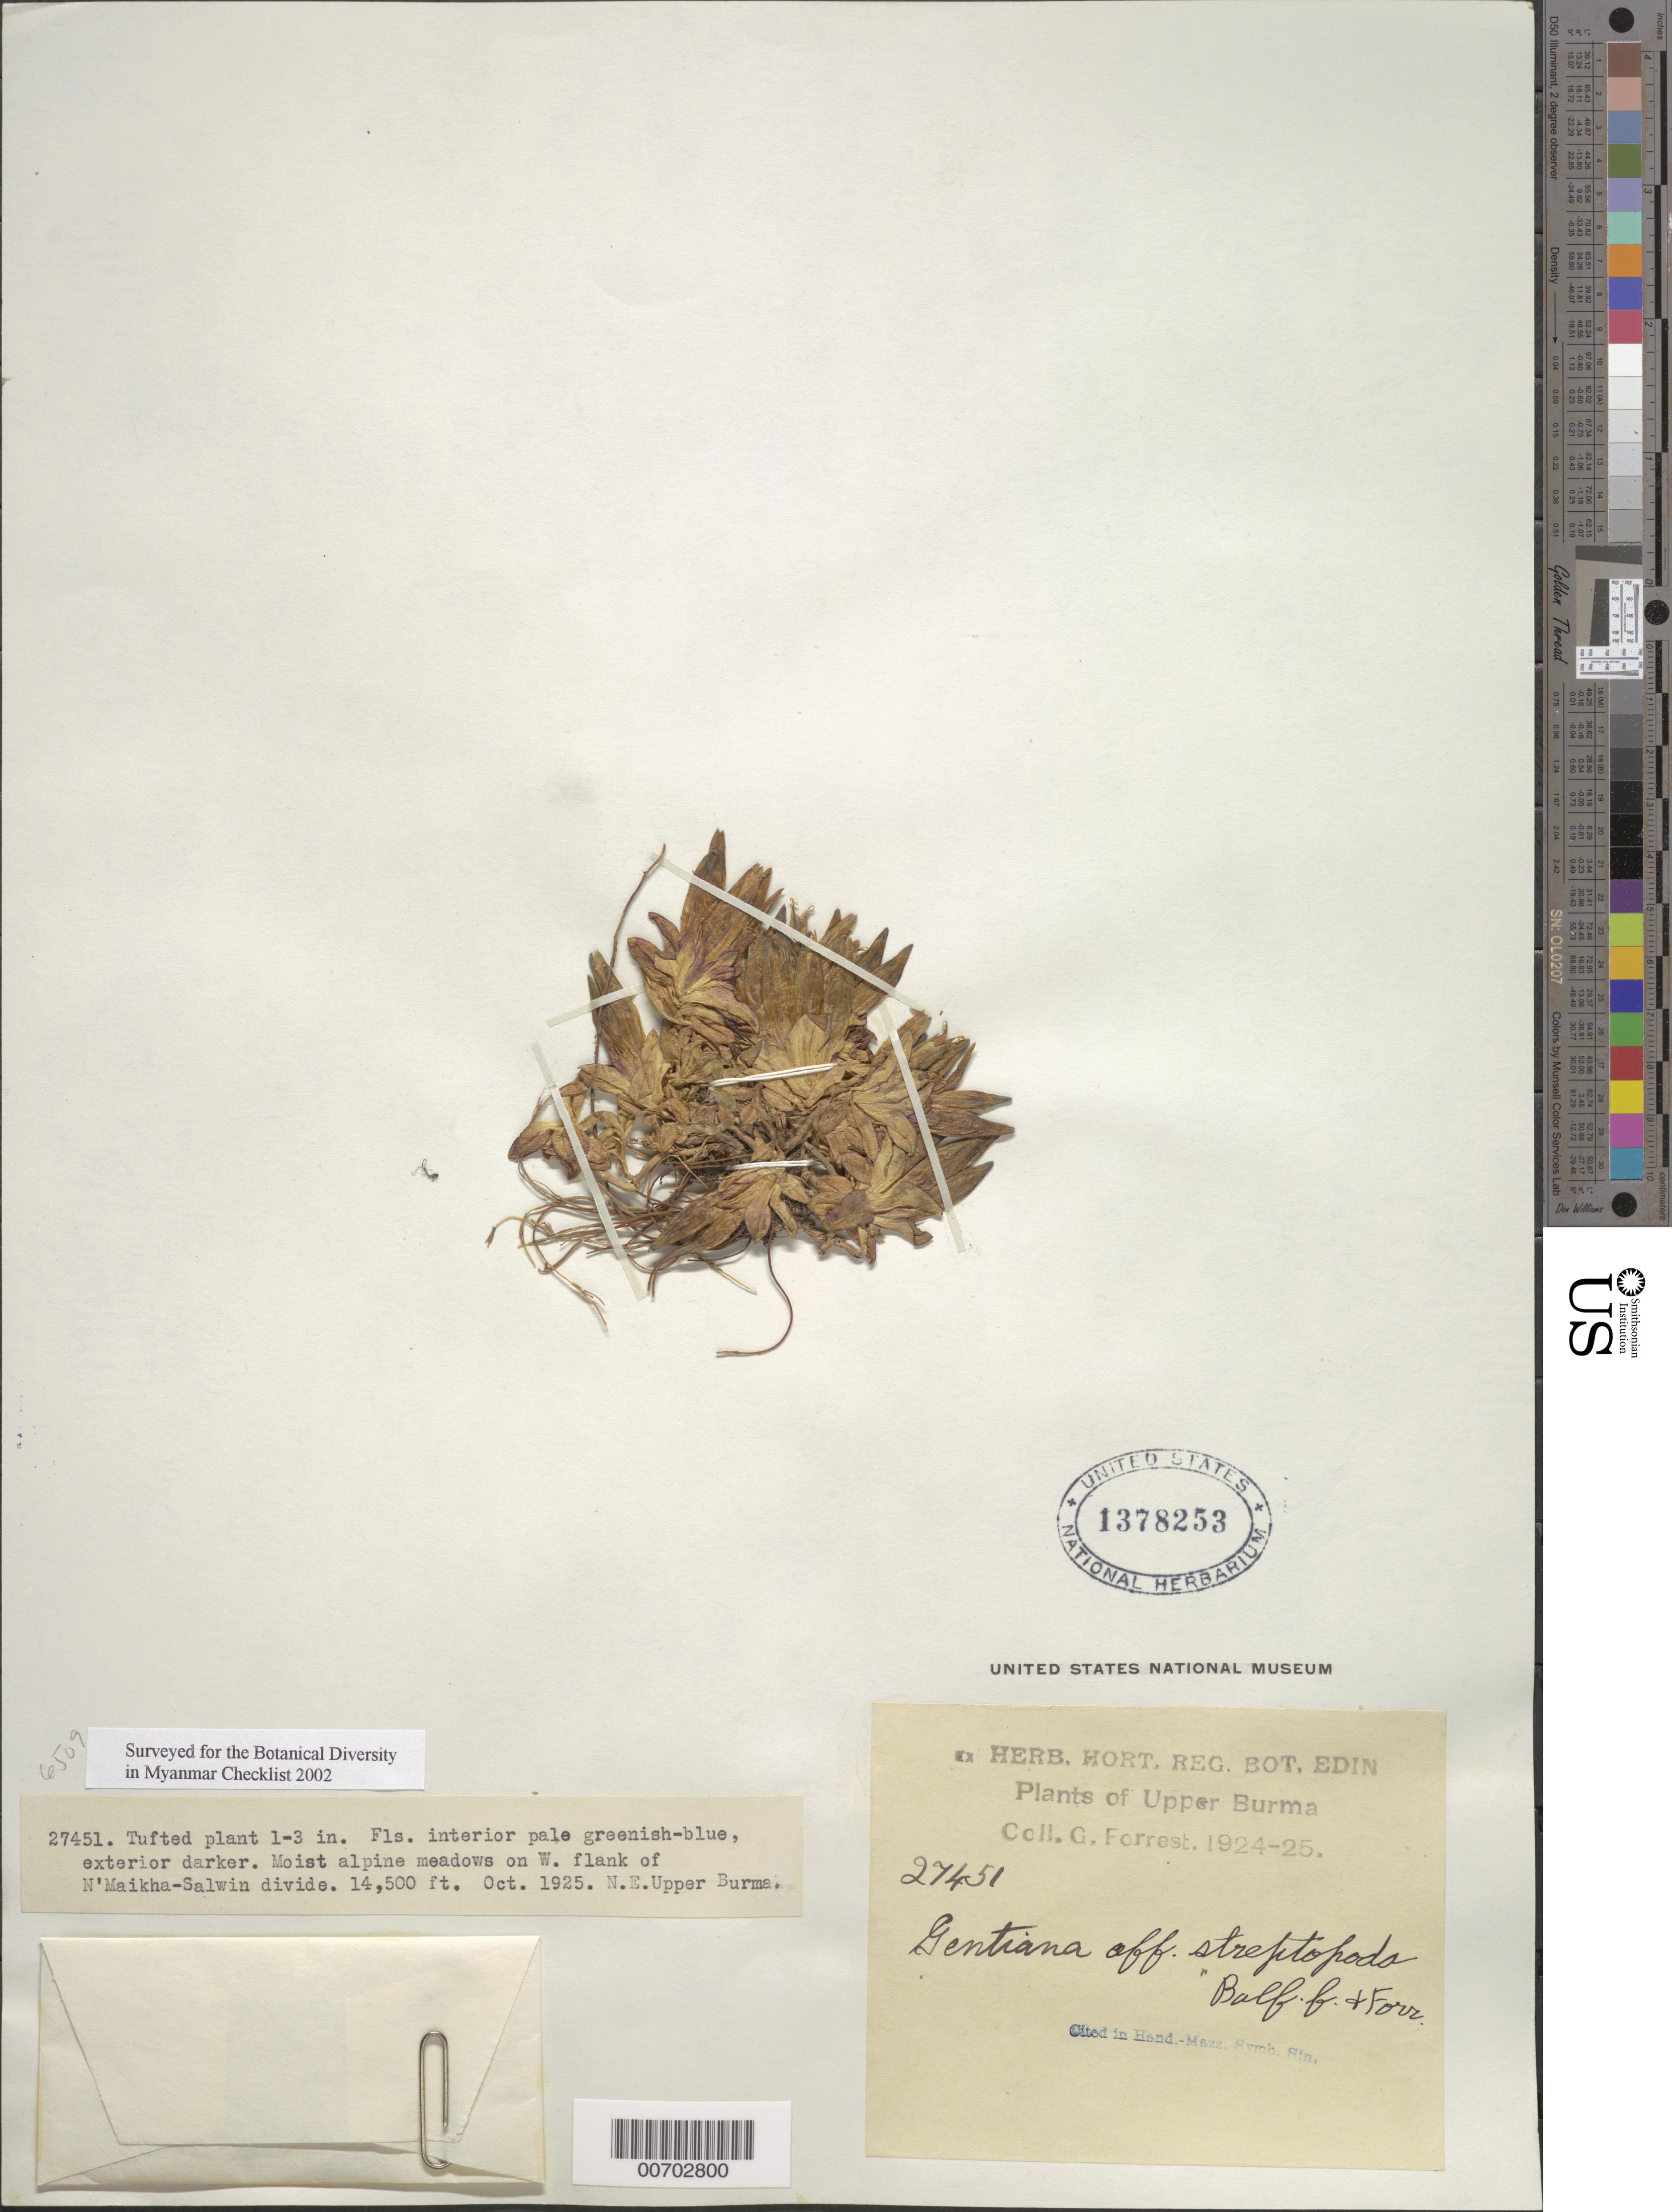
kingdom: Plantae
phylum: Tracheophyta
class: Magnoliopsida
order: Gentianales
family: Gentianaceae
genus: Gentiana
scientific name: Gentiana streptopoda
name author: Balf. f. & Forrest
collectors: G. Forrest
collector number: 27451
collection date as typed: Oct 1925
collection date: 1925-10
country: Myanmar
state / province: Kachin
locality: N'Maikha-Salwin Divide, W flank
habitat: Moist alpine meadows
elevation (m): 4420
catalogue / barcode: US 1378253